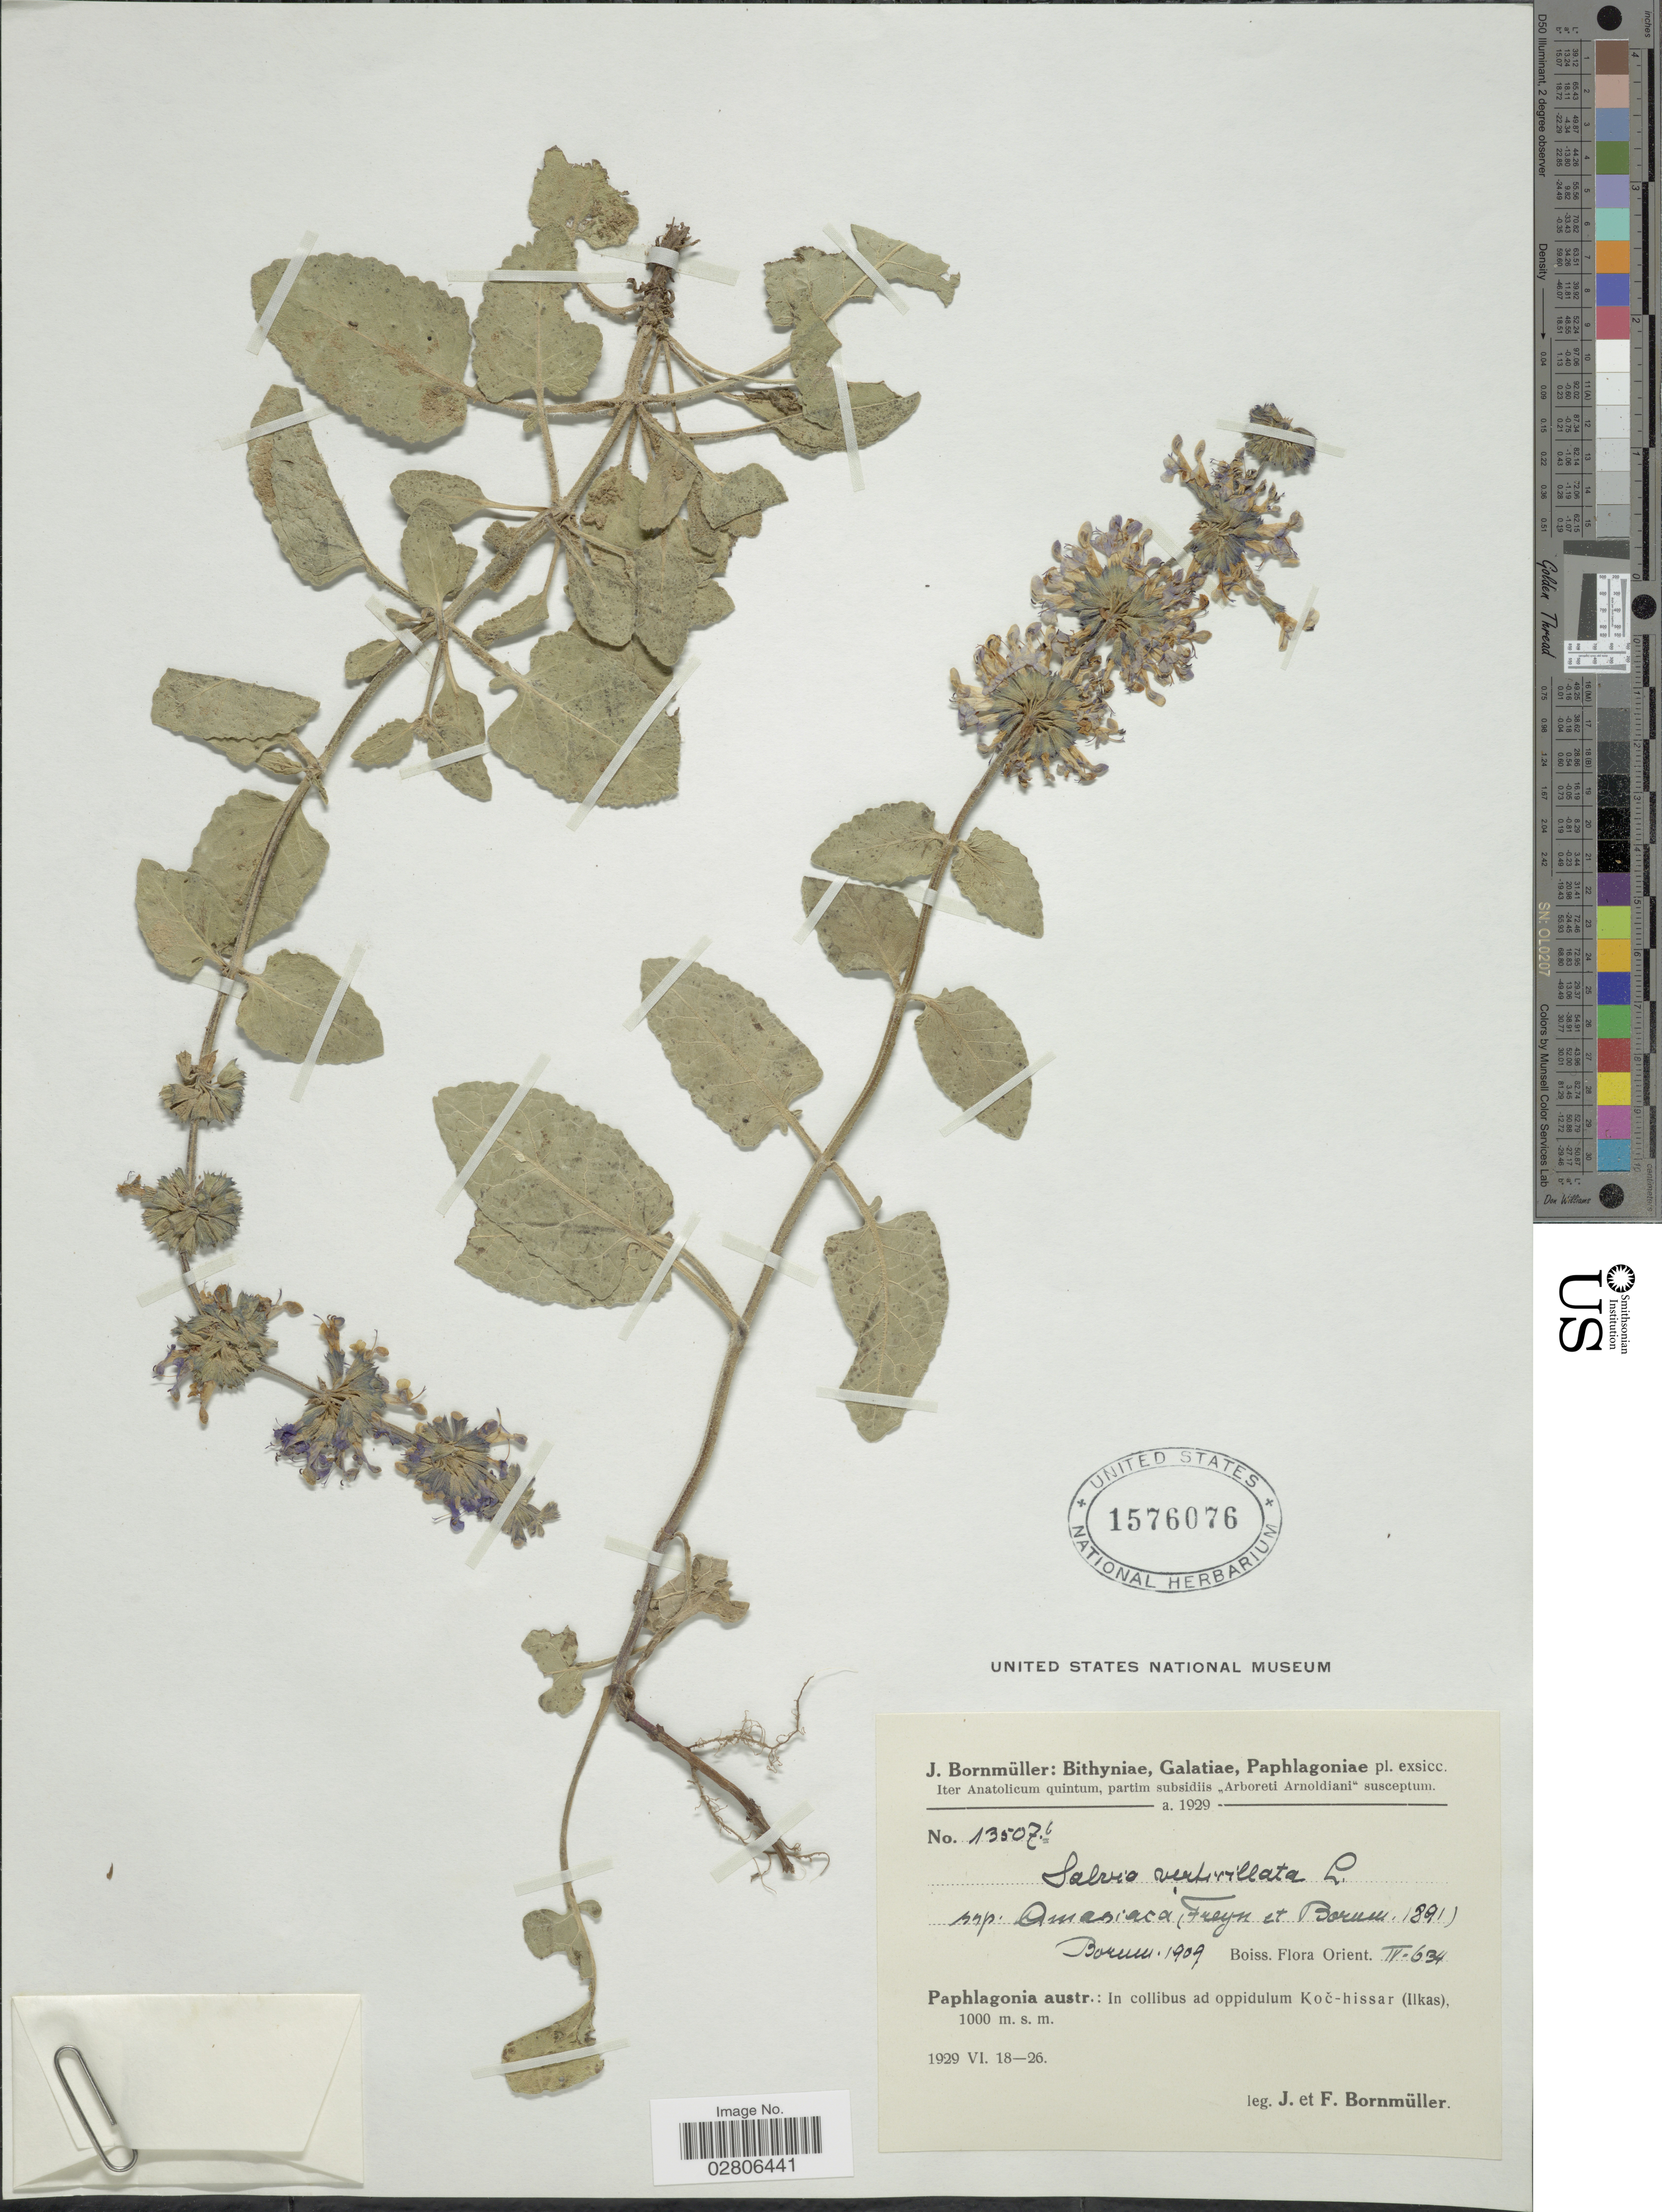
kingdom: Plantae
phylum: Tracheophyta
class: Magnoliopsida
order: Lamiales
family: Lamiaceae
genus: Salvia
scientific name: Salvia verticillata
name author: L.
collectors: J. Bornmüller & F. Bornmüller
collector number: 13507b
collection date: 1929-06-18/1929-06-26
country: Turkey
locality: Paphlagonia austr.: In collibus ad oppidulum Koč-hissar (Ilkas)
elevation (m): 1000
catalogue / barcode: US 1576076